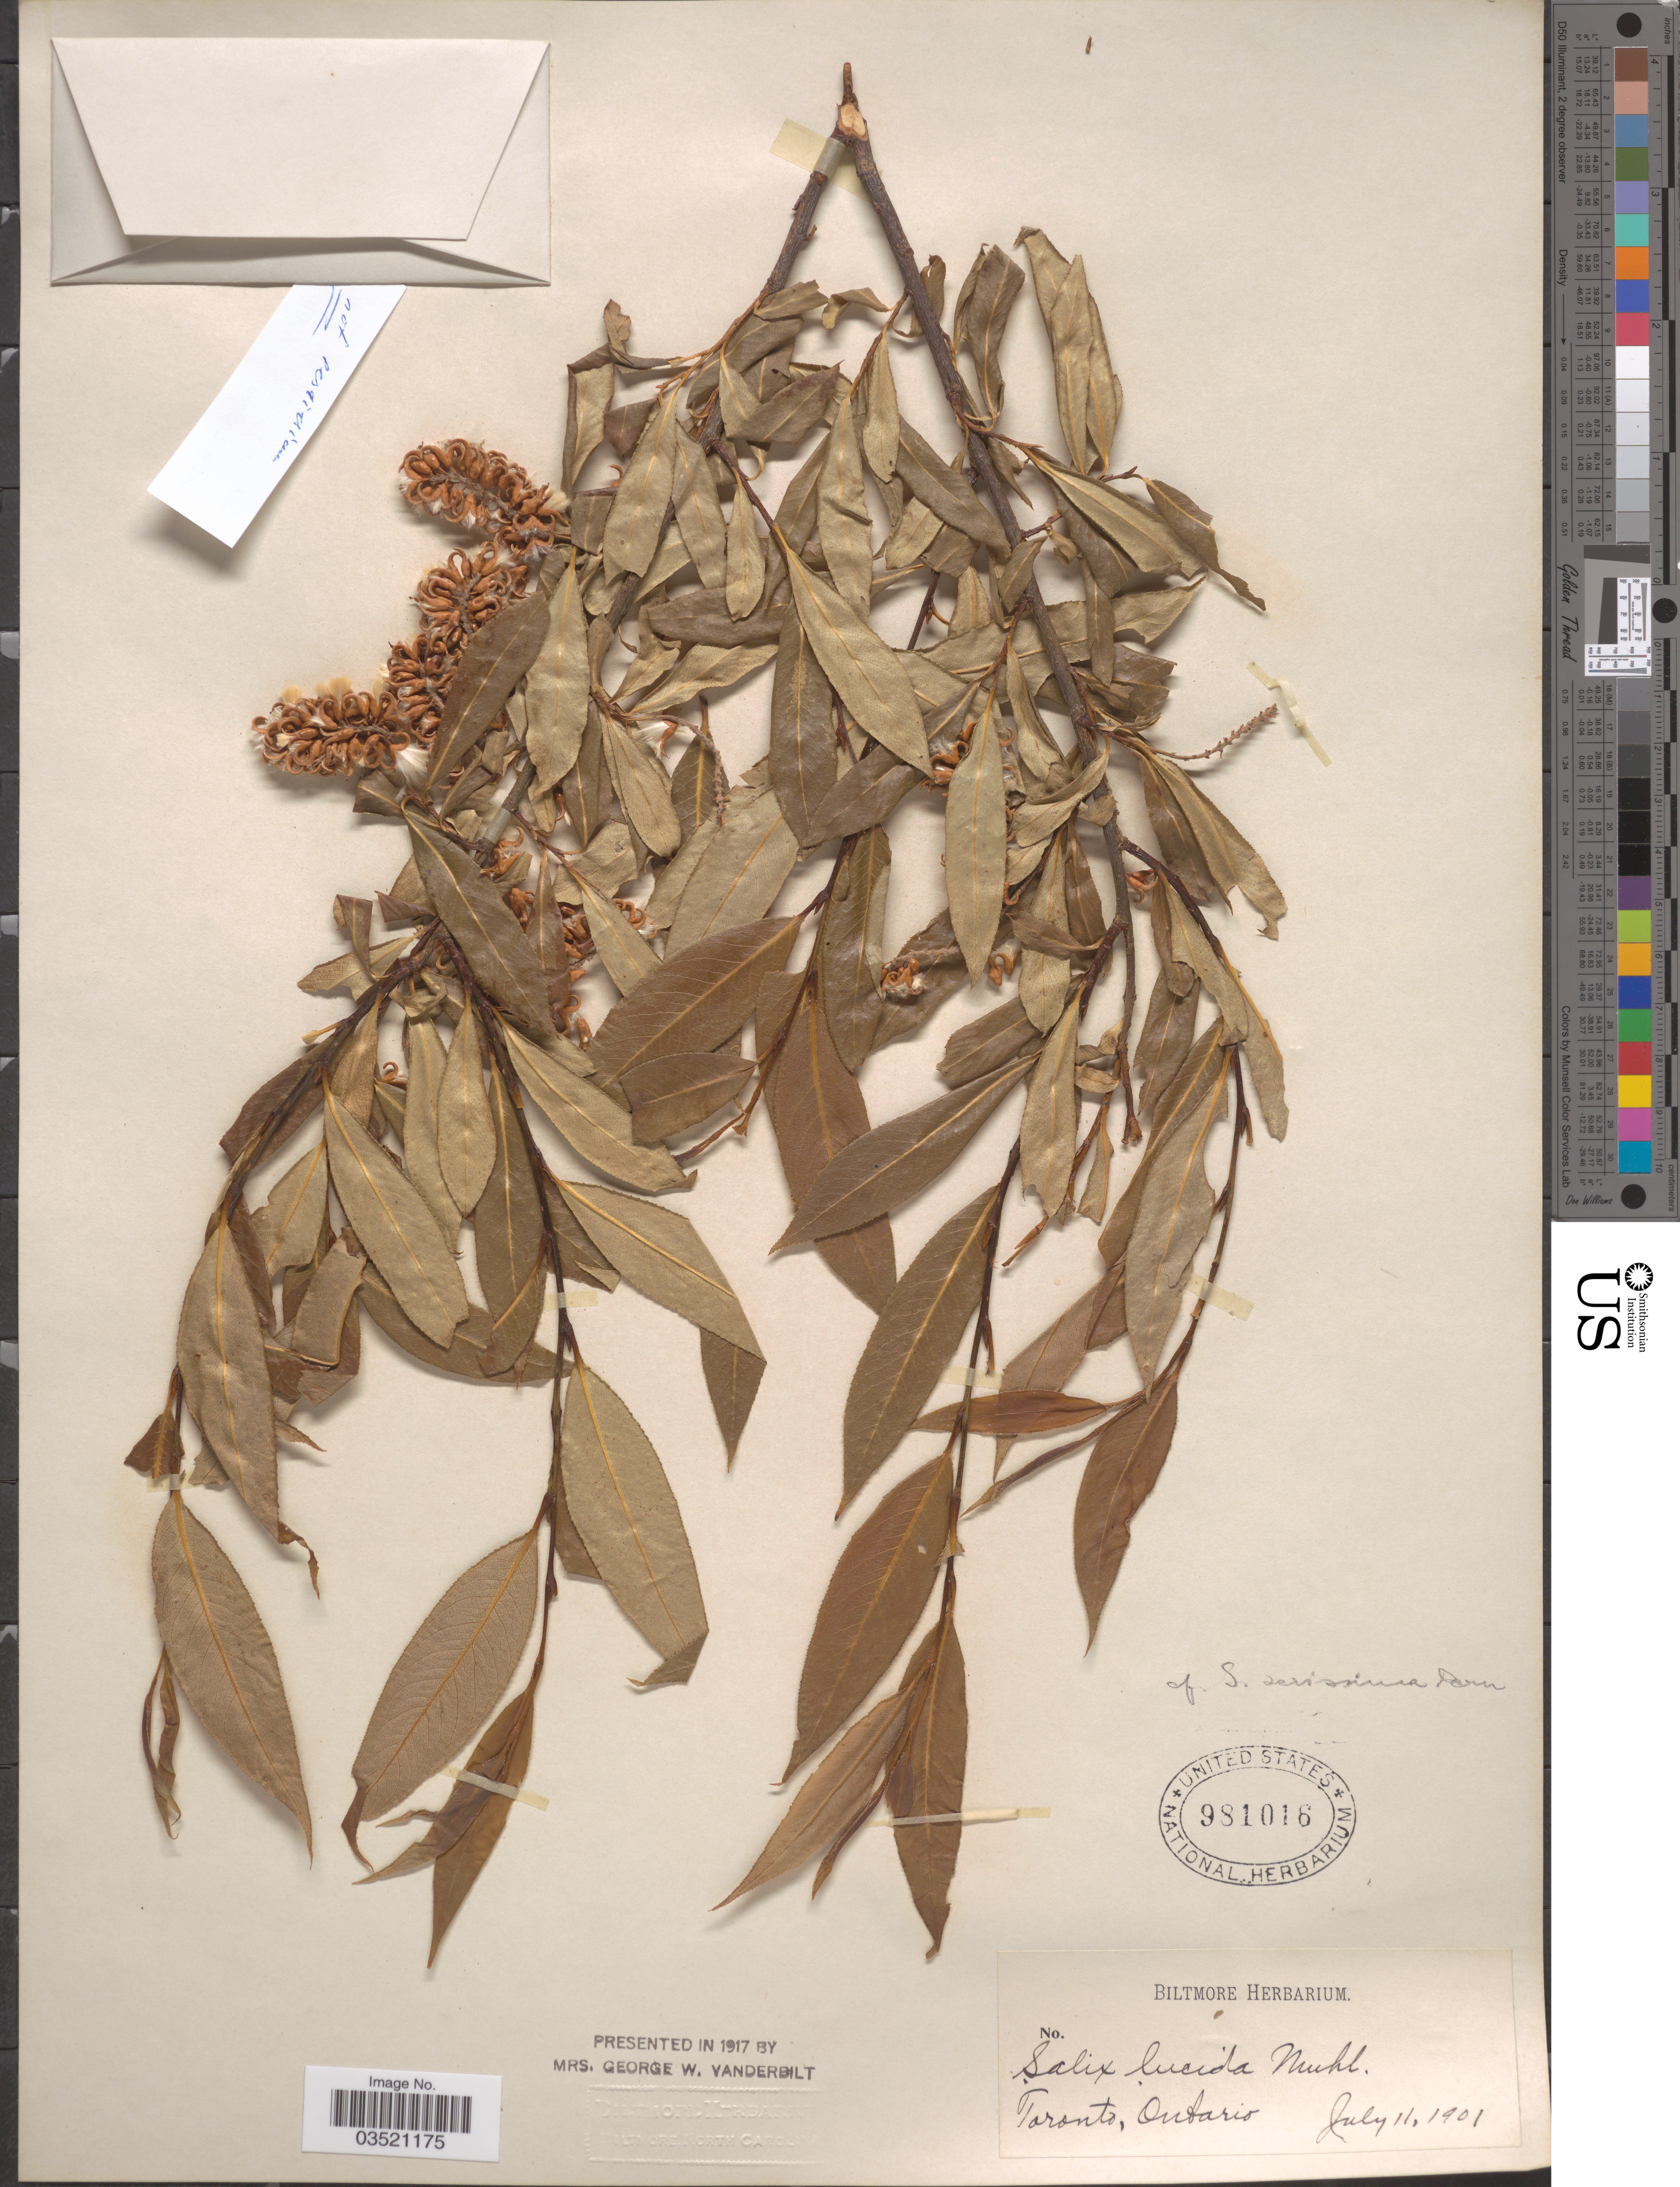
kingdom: Plantae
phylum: Tracheophyta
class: Magnoliopsida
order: Malpighiales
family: Salicaceae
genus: Salix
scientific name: Salix serissima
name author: (L.H. Bailey) Fernald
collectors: ex herb. Biltmore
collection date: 1901-07-11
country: Canada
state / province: Ontario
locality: Toronto.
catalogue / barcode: US 981016